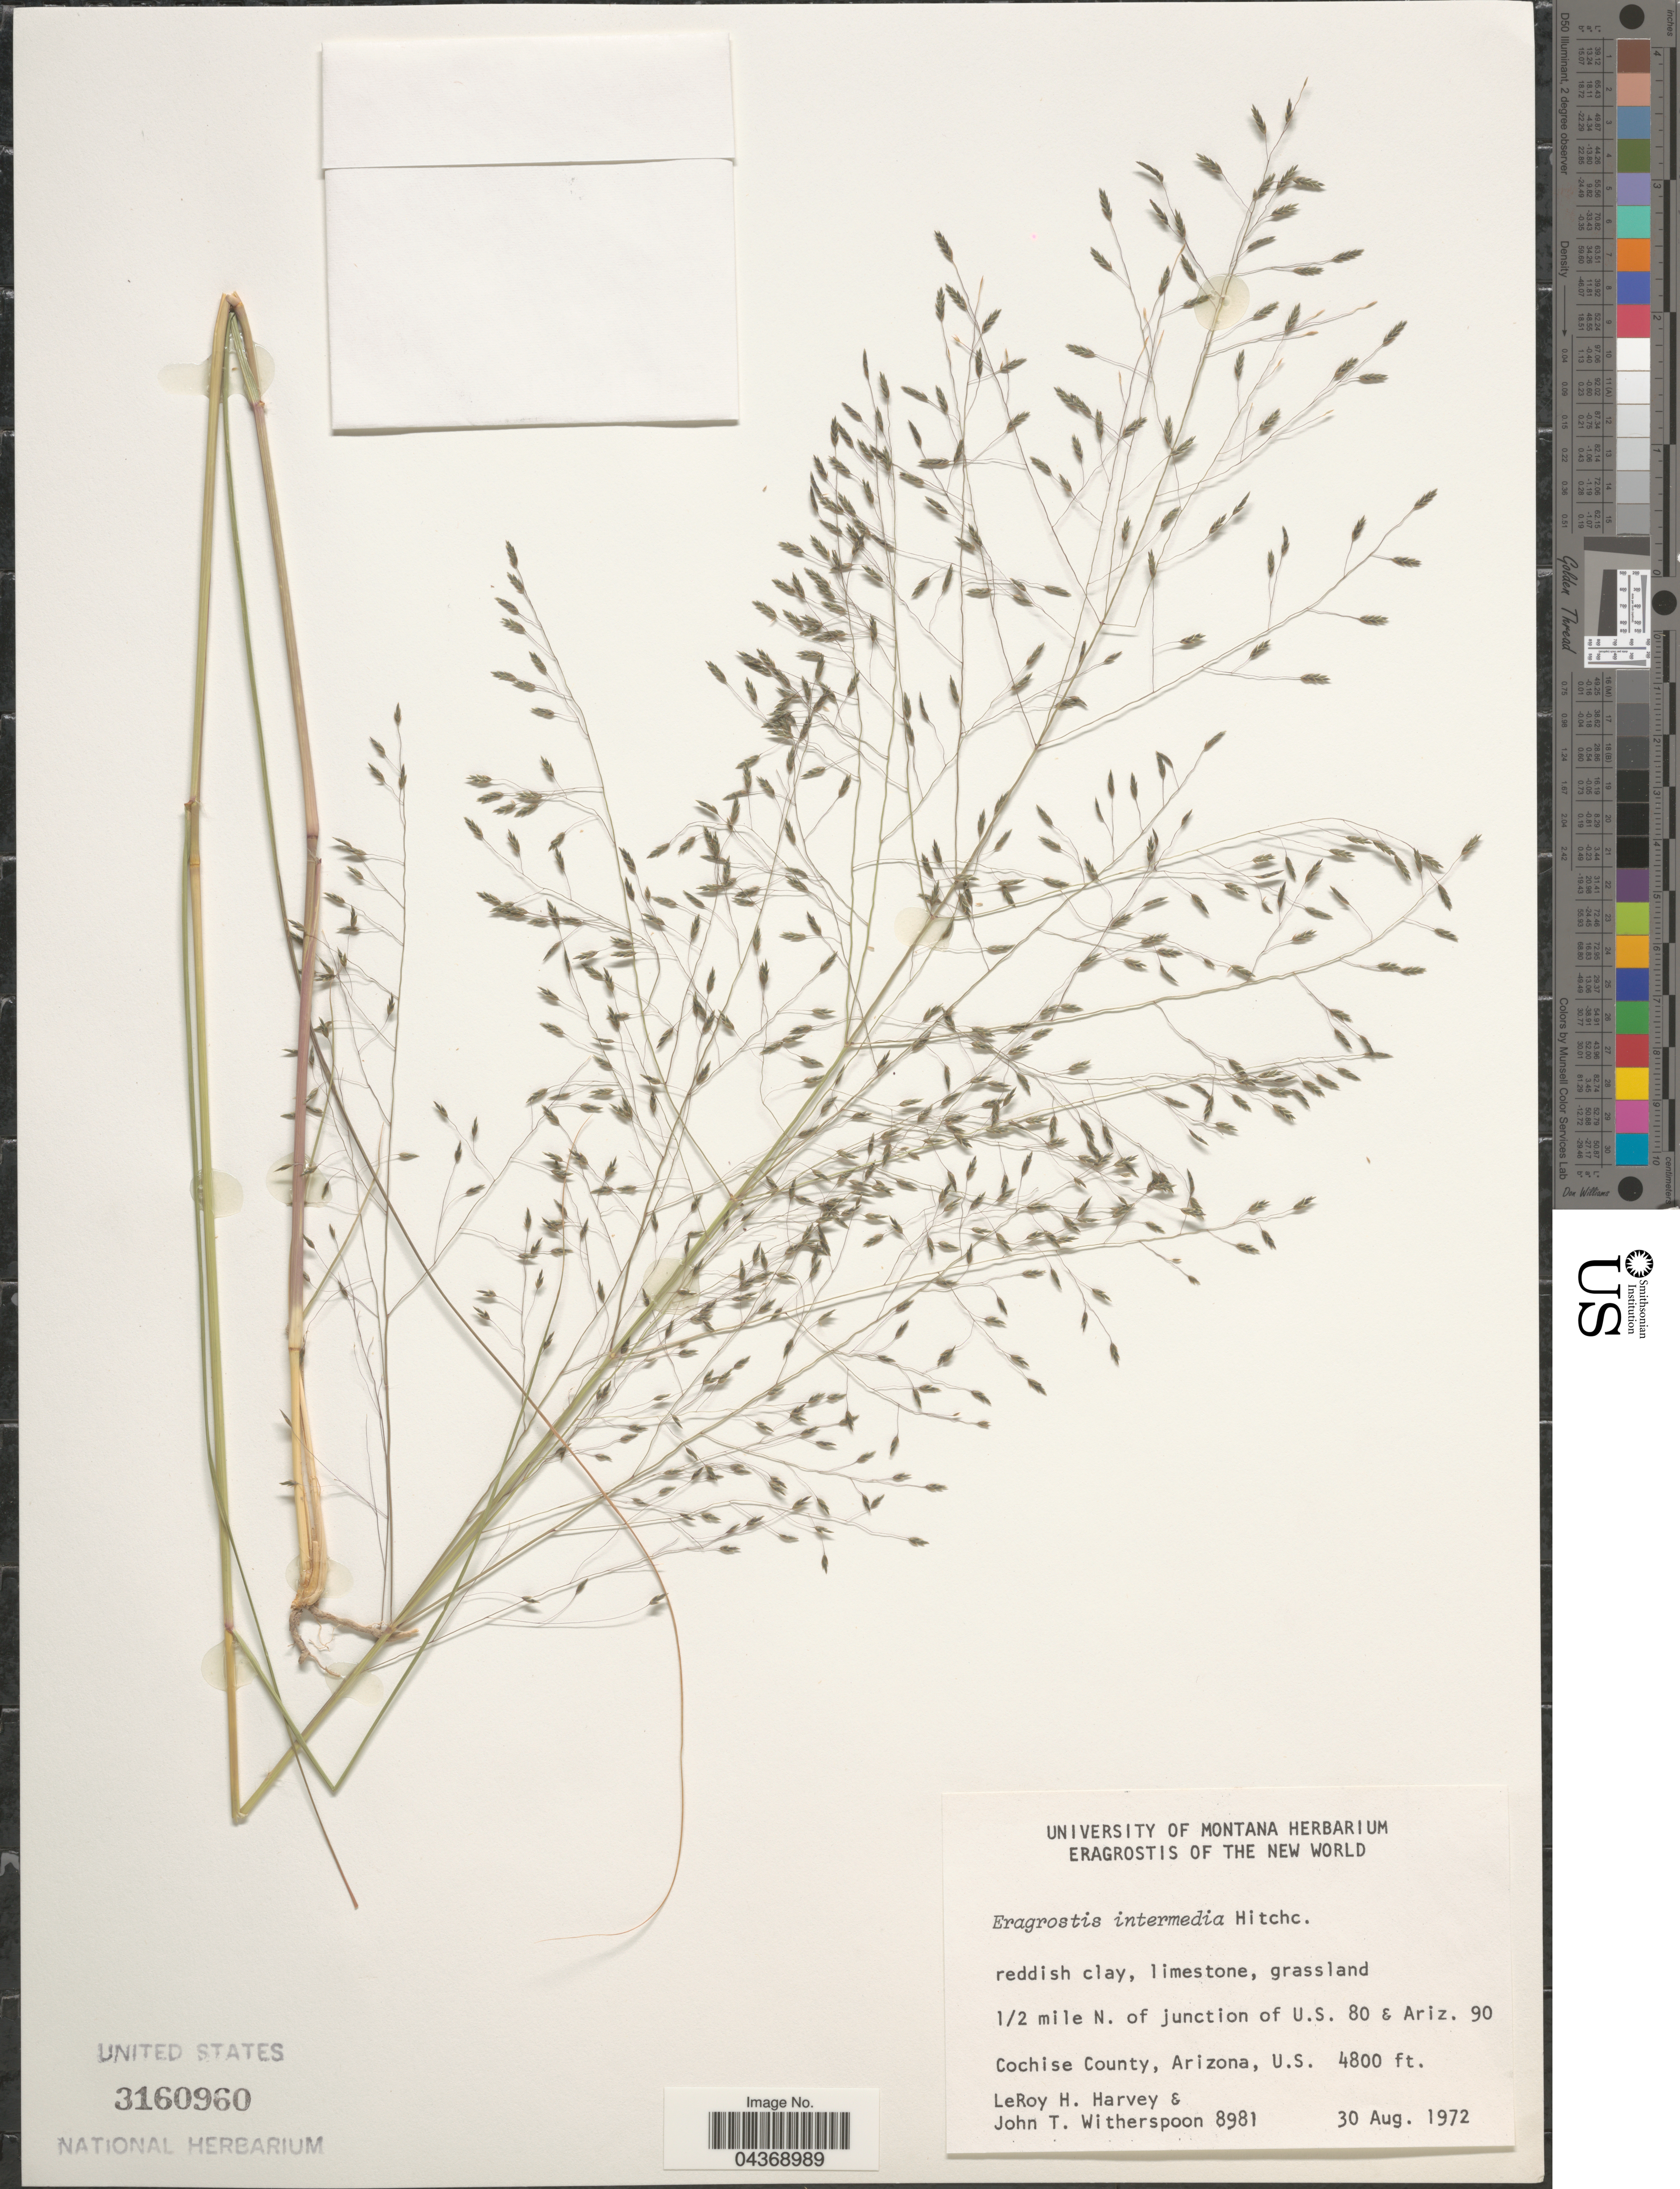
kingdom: Plantae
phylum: Tracheophyta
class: Liliopsida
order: Poales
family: Poaceae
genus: Eragrostis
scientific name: Eragrostis intermedia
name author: Hitchc.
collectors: L. H. Harvey & J. Witherspoon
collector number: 8981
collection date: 1972-08-30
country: United States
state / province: Arizona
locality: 1/2 mile N. of junction of U.S. 80 & Ariz. 90. Cochise County.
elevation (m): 1463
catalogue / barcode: US 3160960